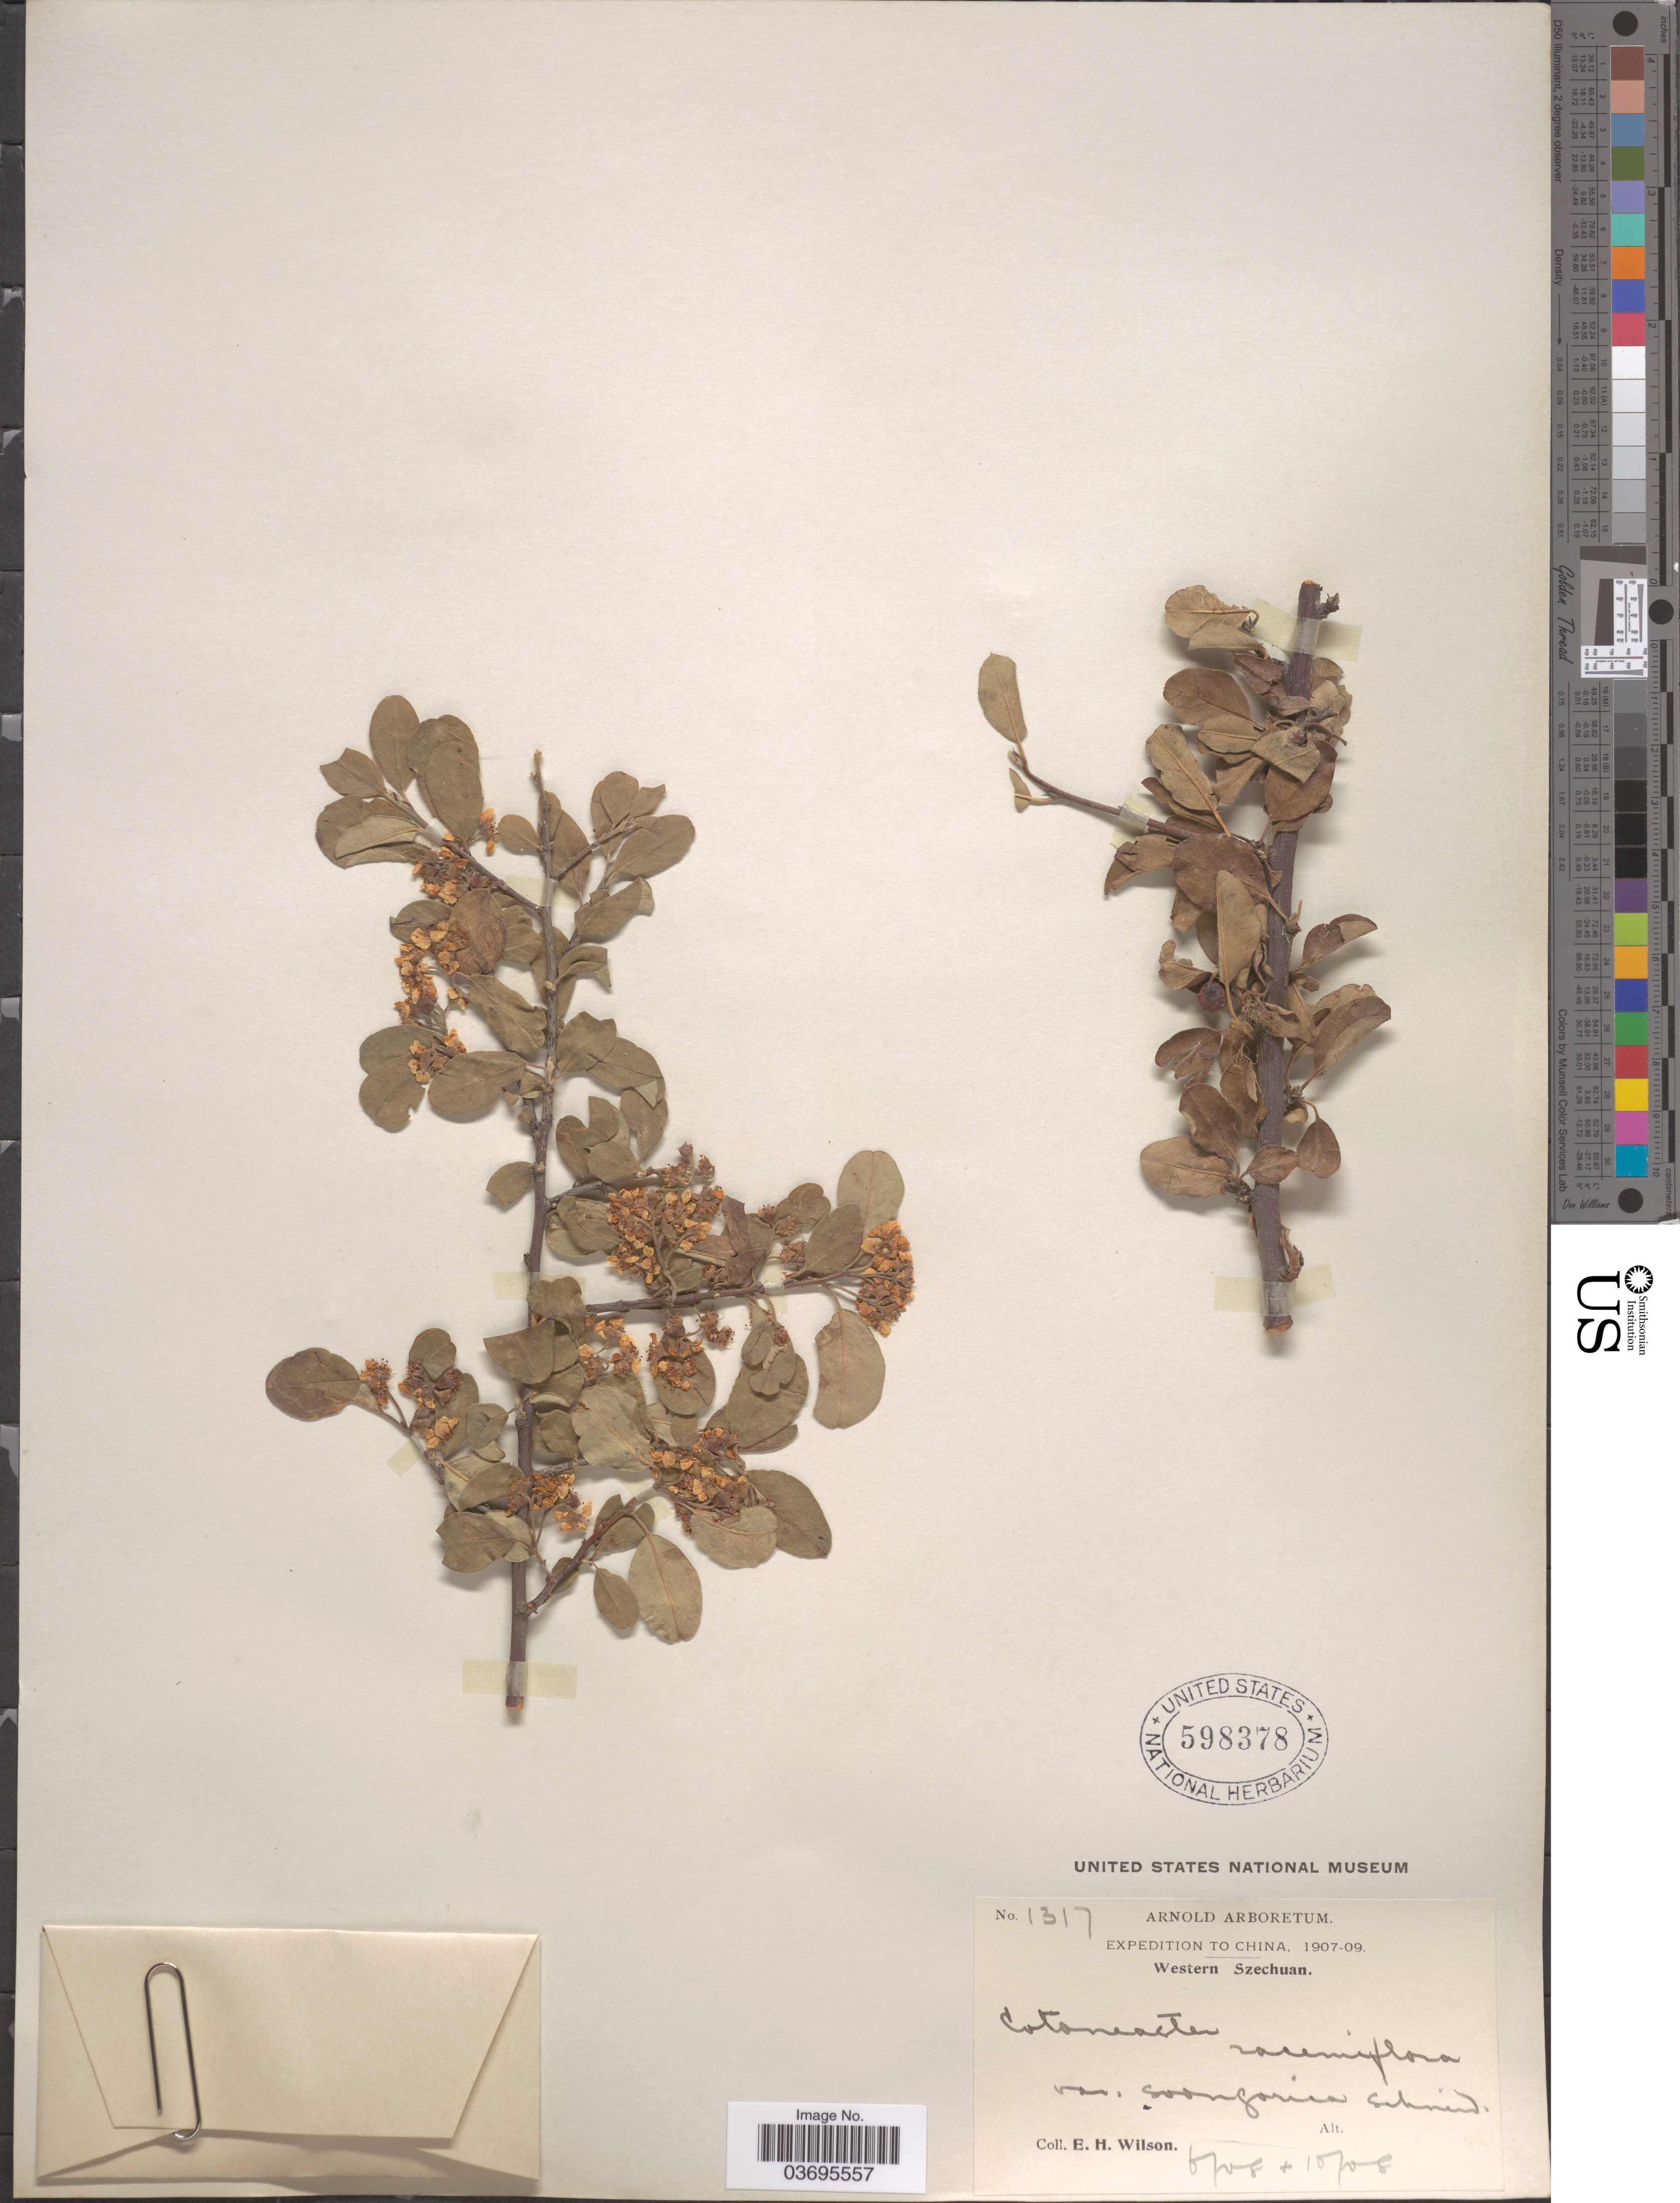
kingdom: Plantae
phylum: Tracheophyta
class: Magnoliopsida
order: Rosales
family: Rosaceae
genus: Cotoneaster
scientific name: Cotoneaster racemiflorus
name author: (Desf.) K. Koch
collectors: E. Wilson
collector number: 1317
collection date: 1908-06/1908-10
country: China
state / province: Sichuan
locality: Western Szechuan.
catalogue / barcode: US 598378